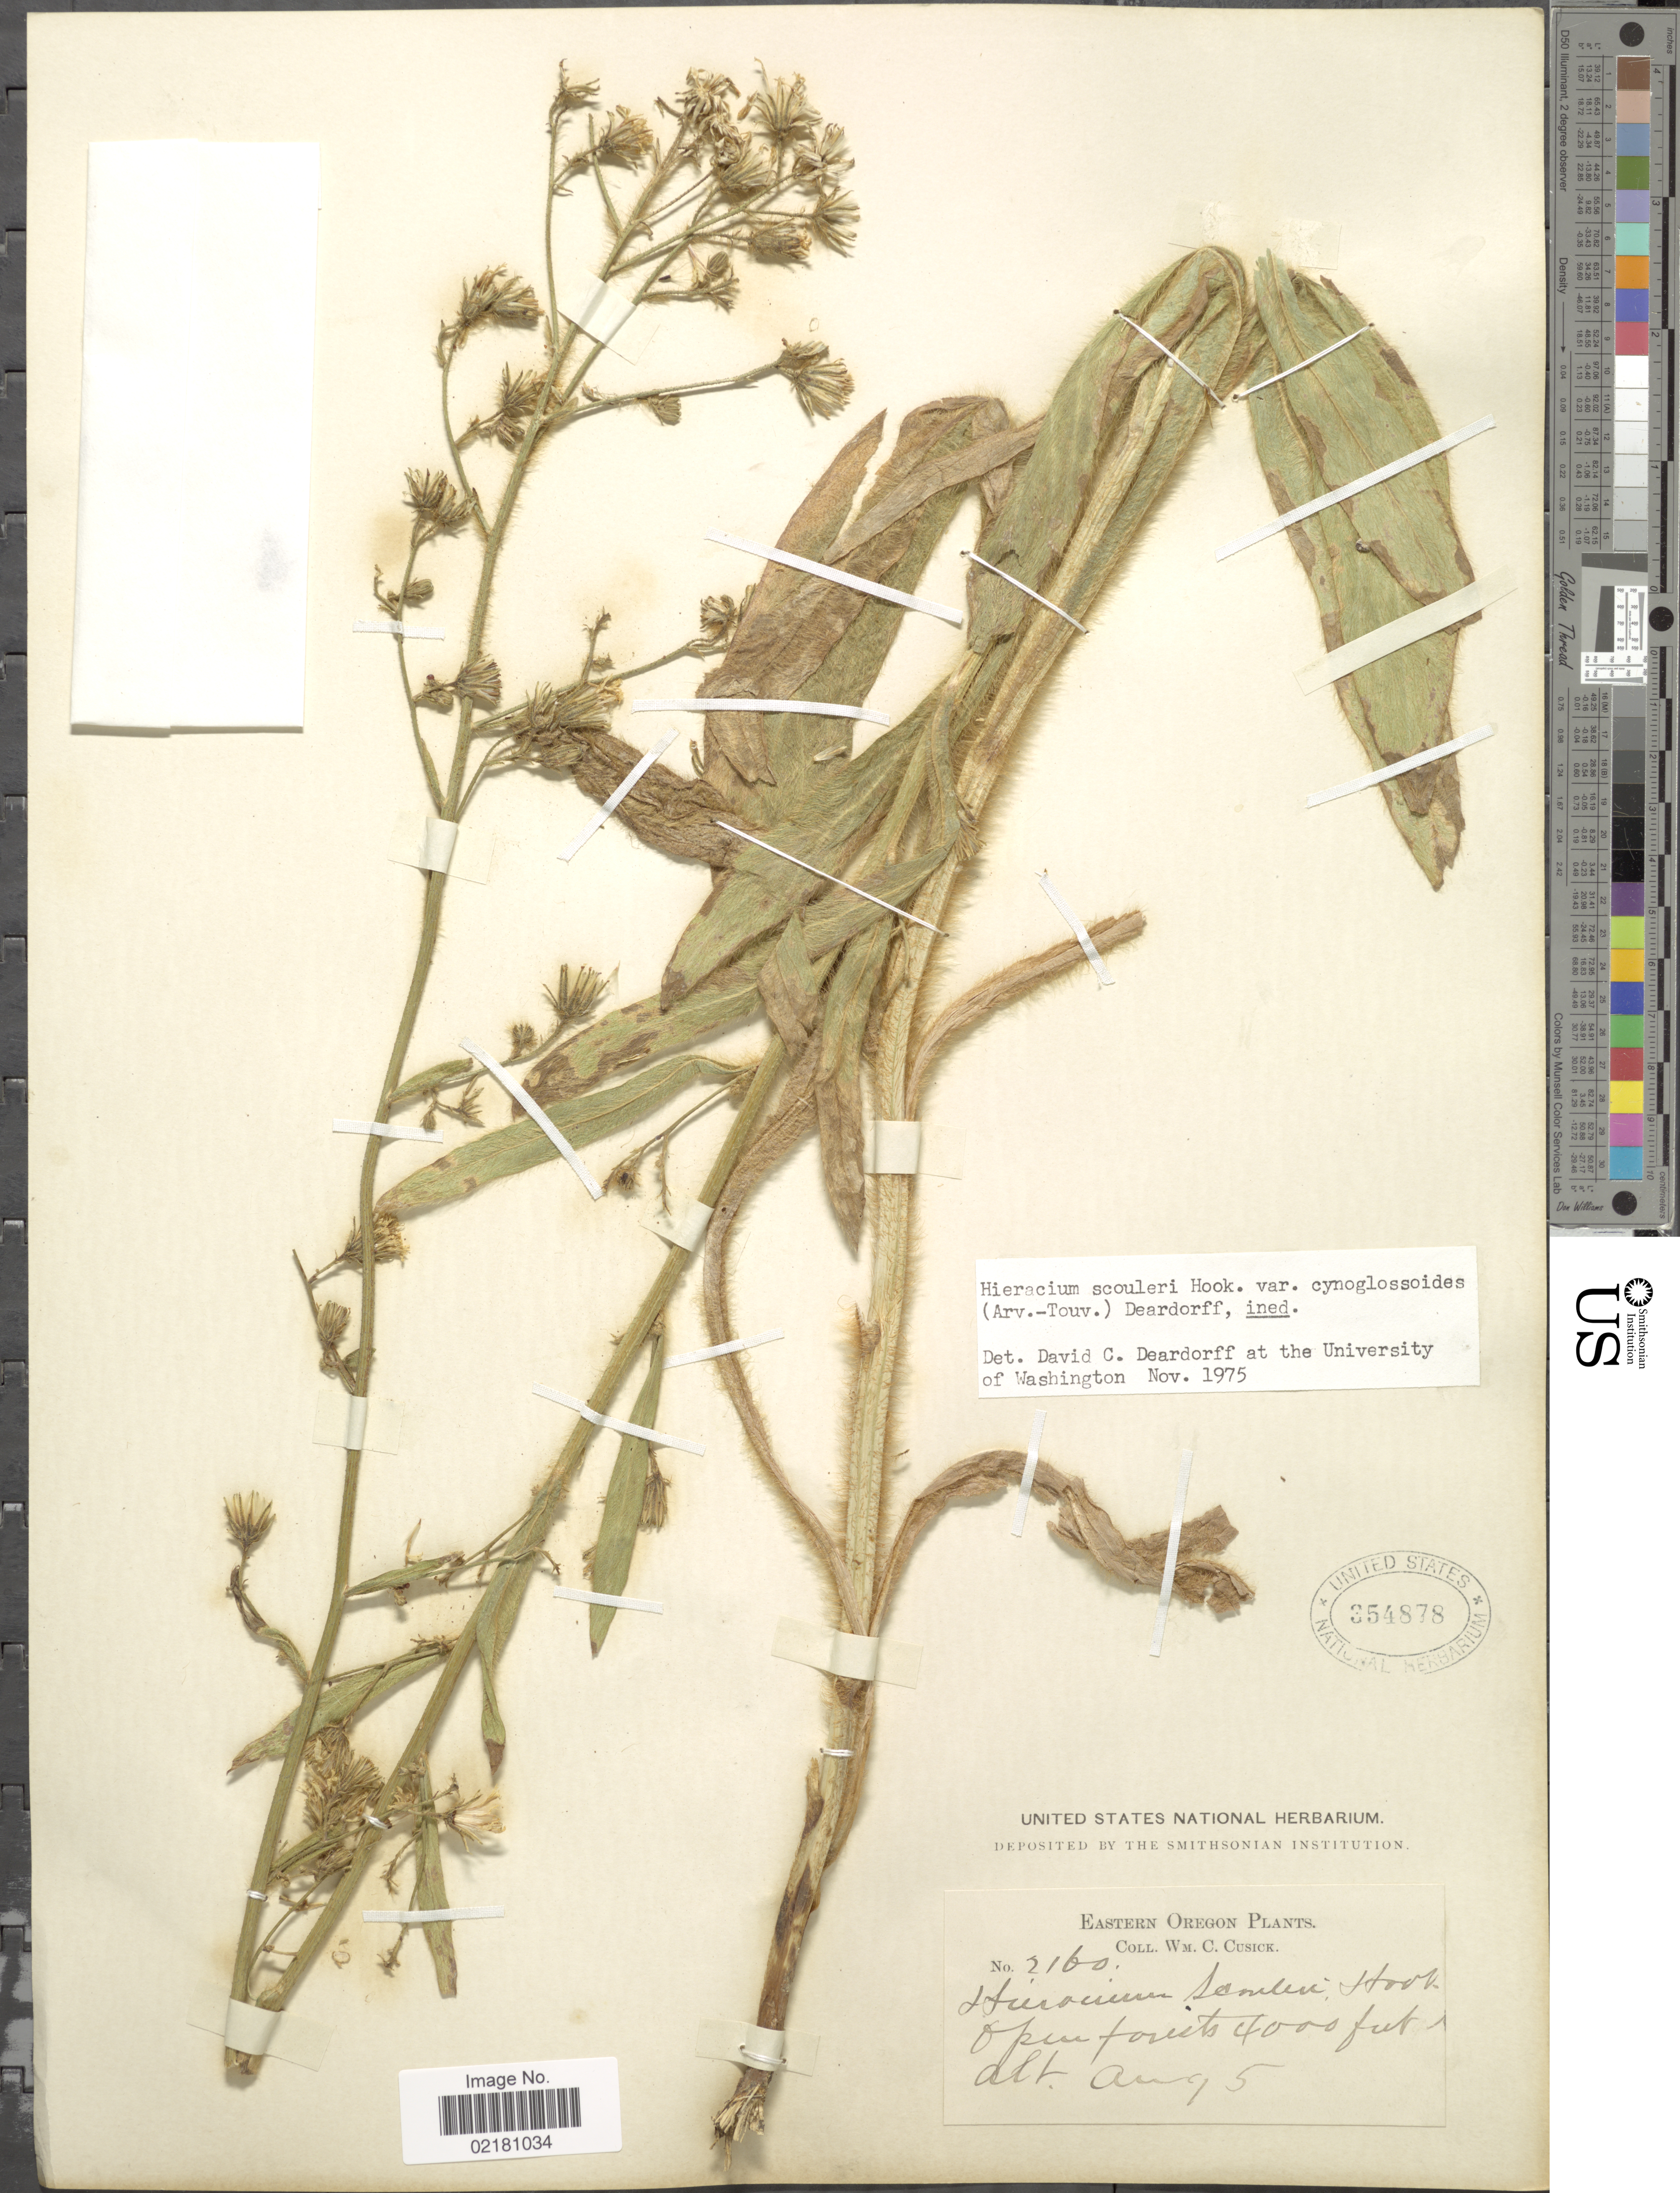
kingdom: Plantae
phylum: Tracheophyta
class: Magnoliopsida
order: Asterales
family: Asteraceae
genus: Hieracium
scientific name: Hieracium scouleri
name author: Hook.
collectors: W. C. Cusick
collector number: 2160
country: United States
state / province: Oregon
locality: Eastern Oregon. Open forests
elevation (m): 1219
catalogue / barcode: US 354878